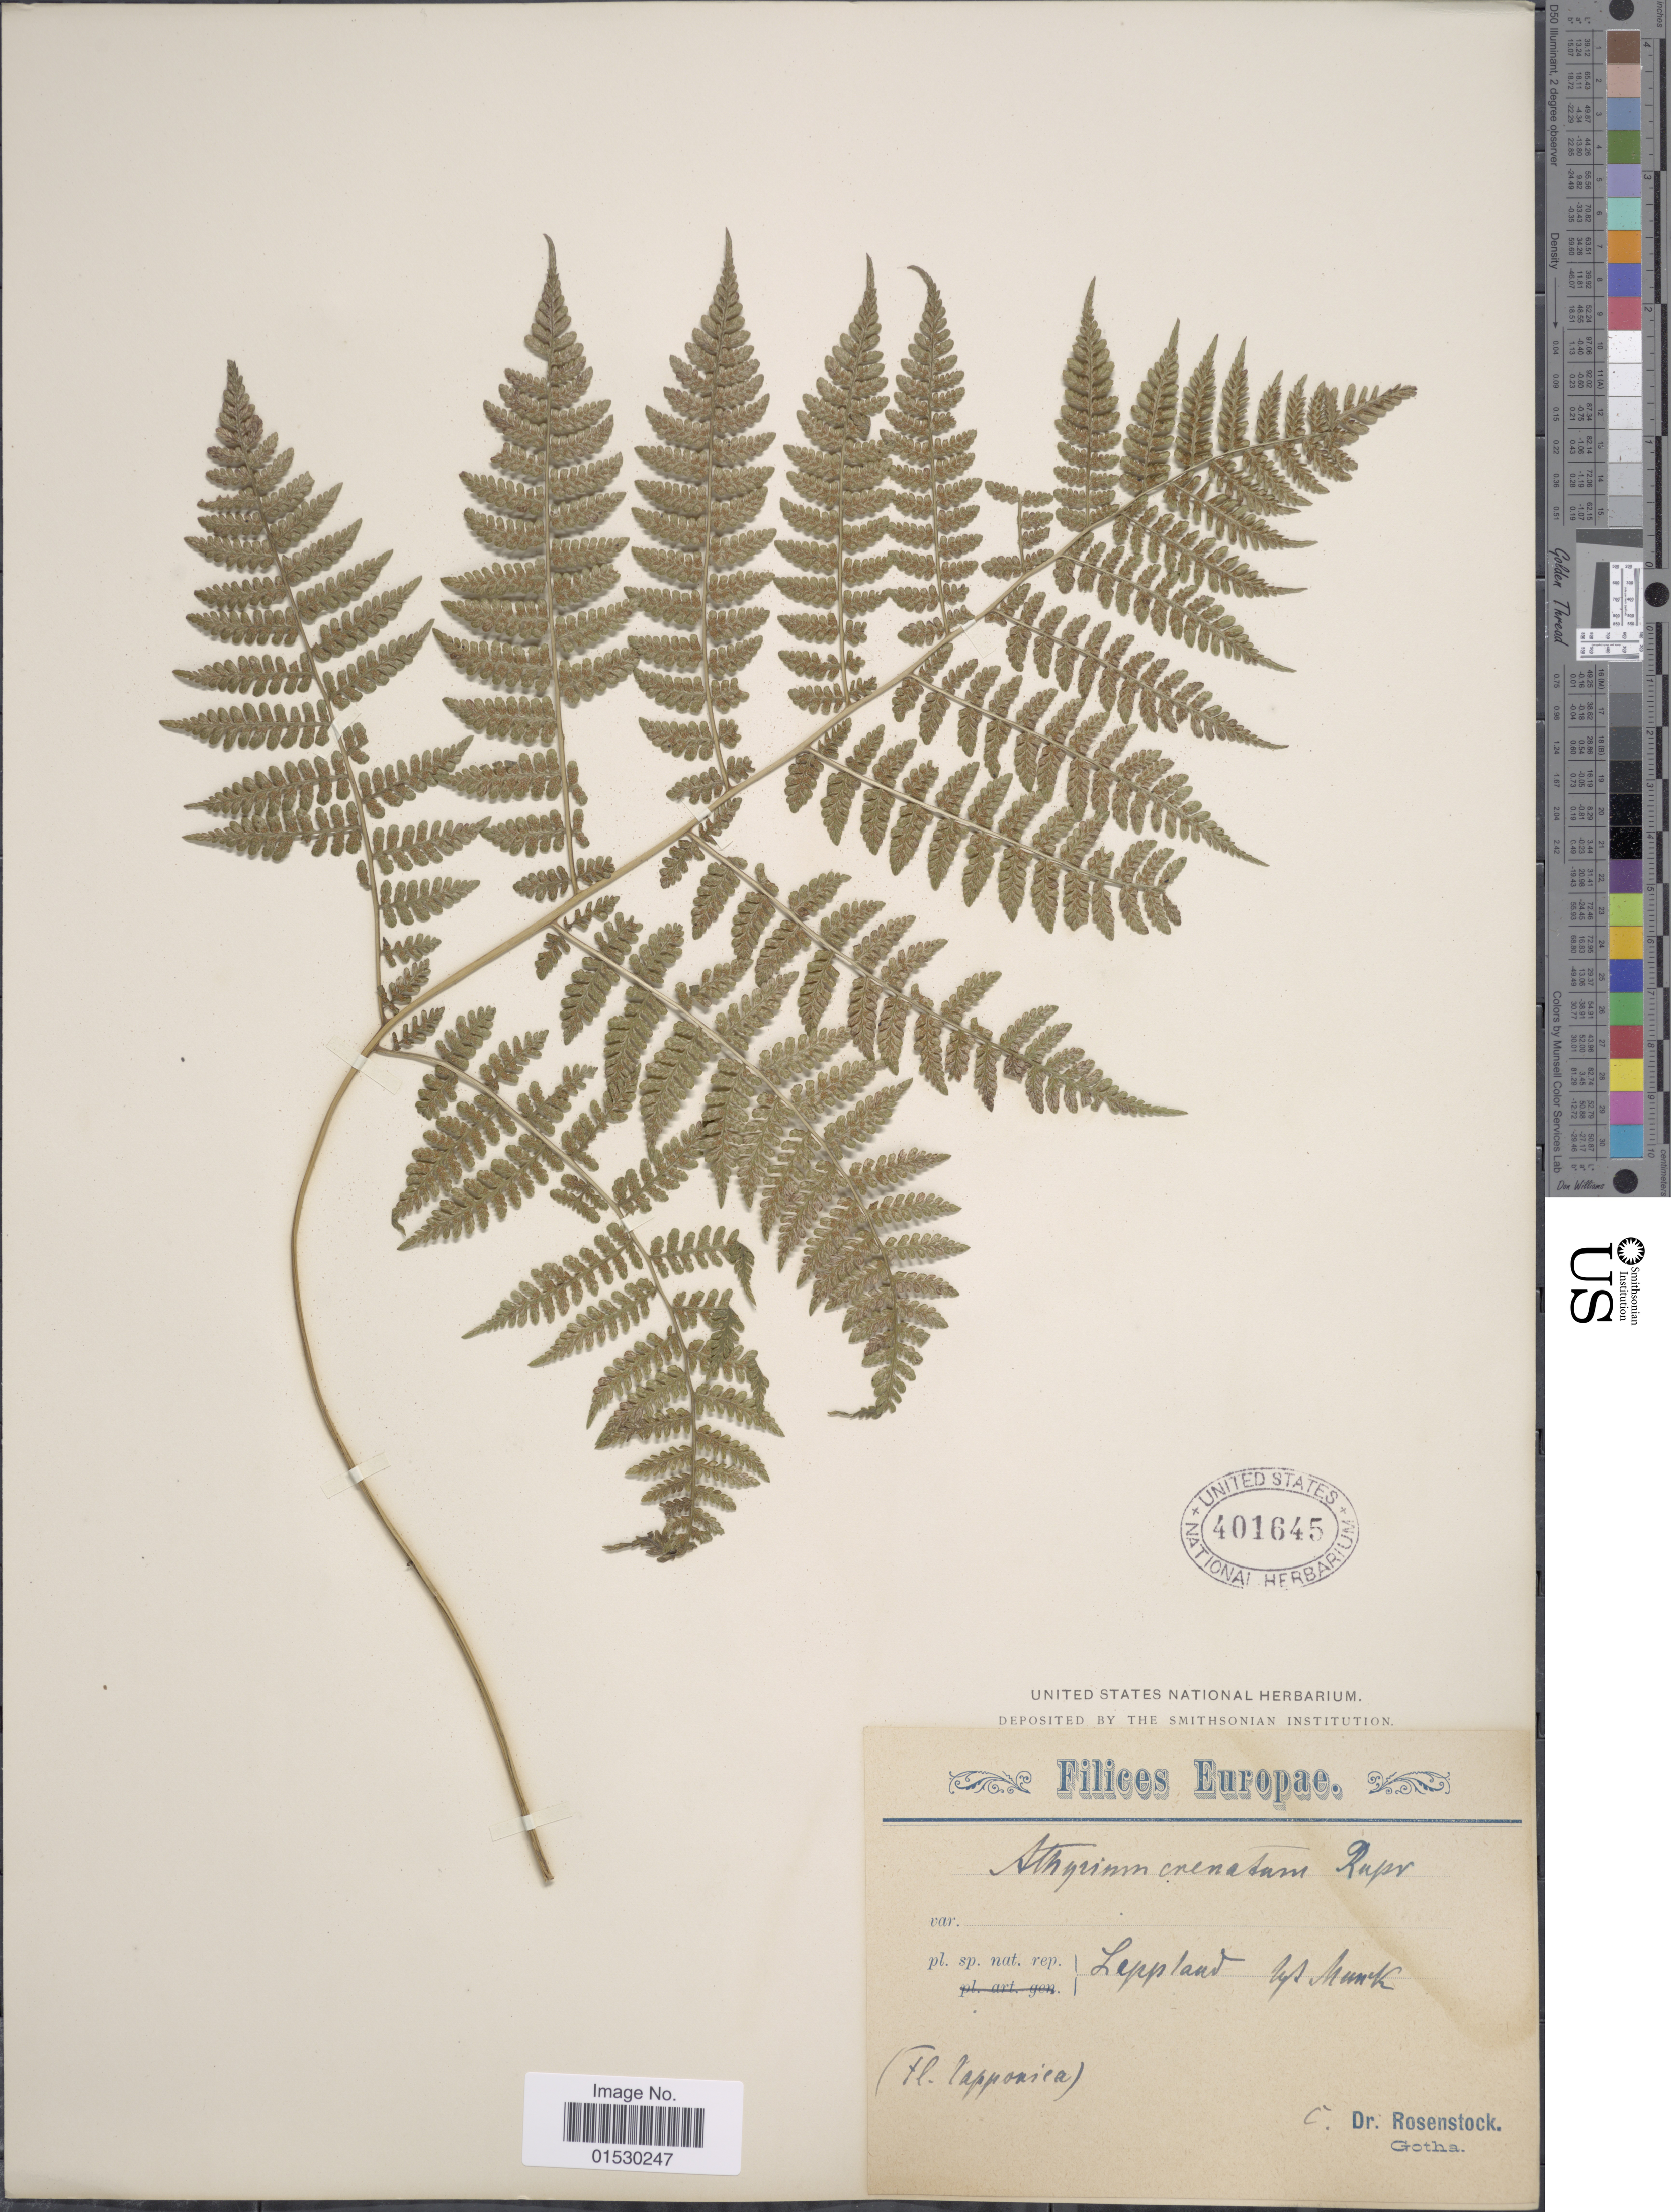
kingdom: Plantae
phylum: Tracheophyta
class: Polypodiopsida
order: Polypodiales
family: Athyriaceae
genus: Athyrium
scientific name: Athyrium distentifolilum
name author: Tausch ex Opiz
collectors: -- Rosenstock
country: Sweden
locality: Leppland st. Hunk, (Fl. lapponica)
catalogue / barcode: US 401645